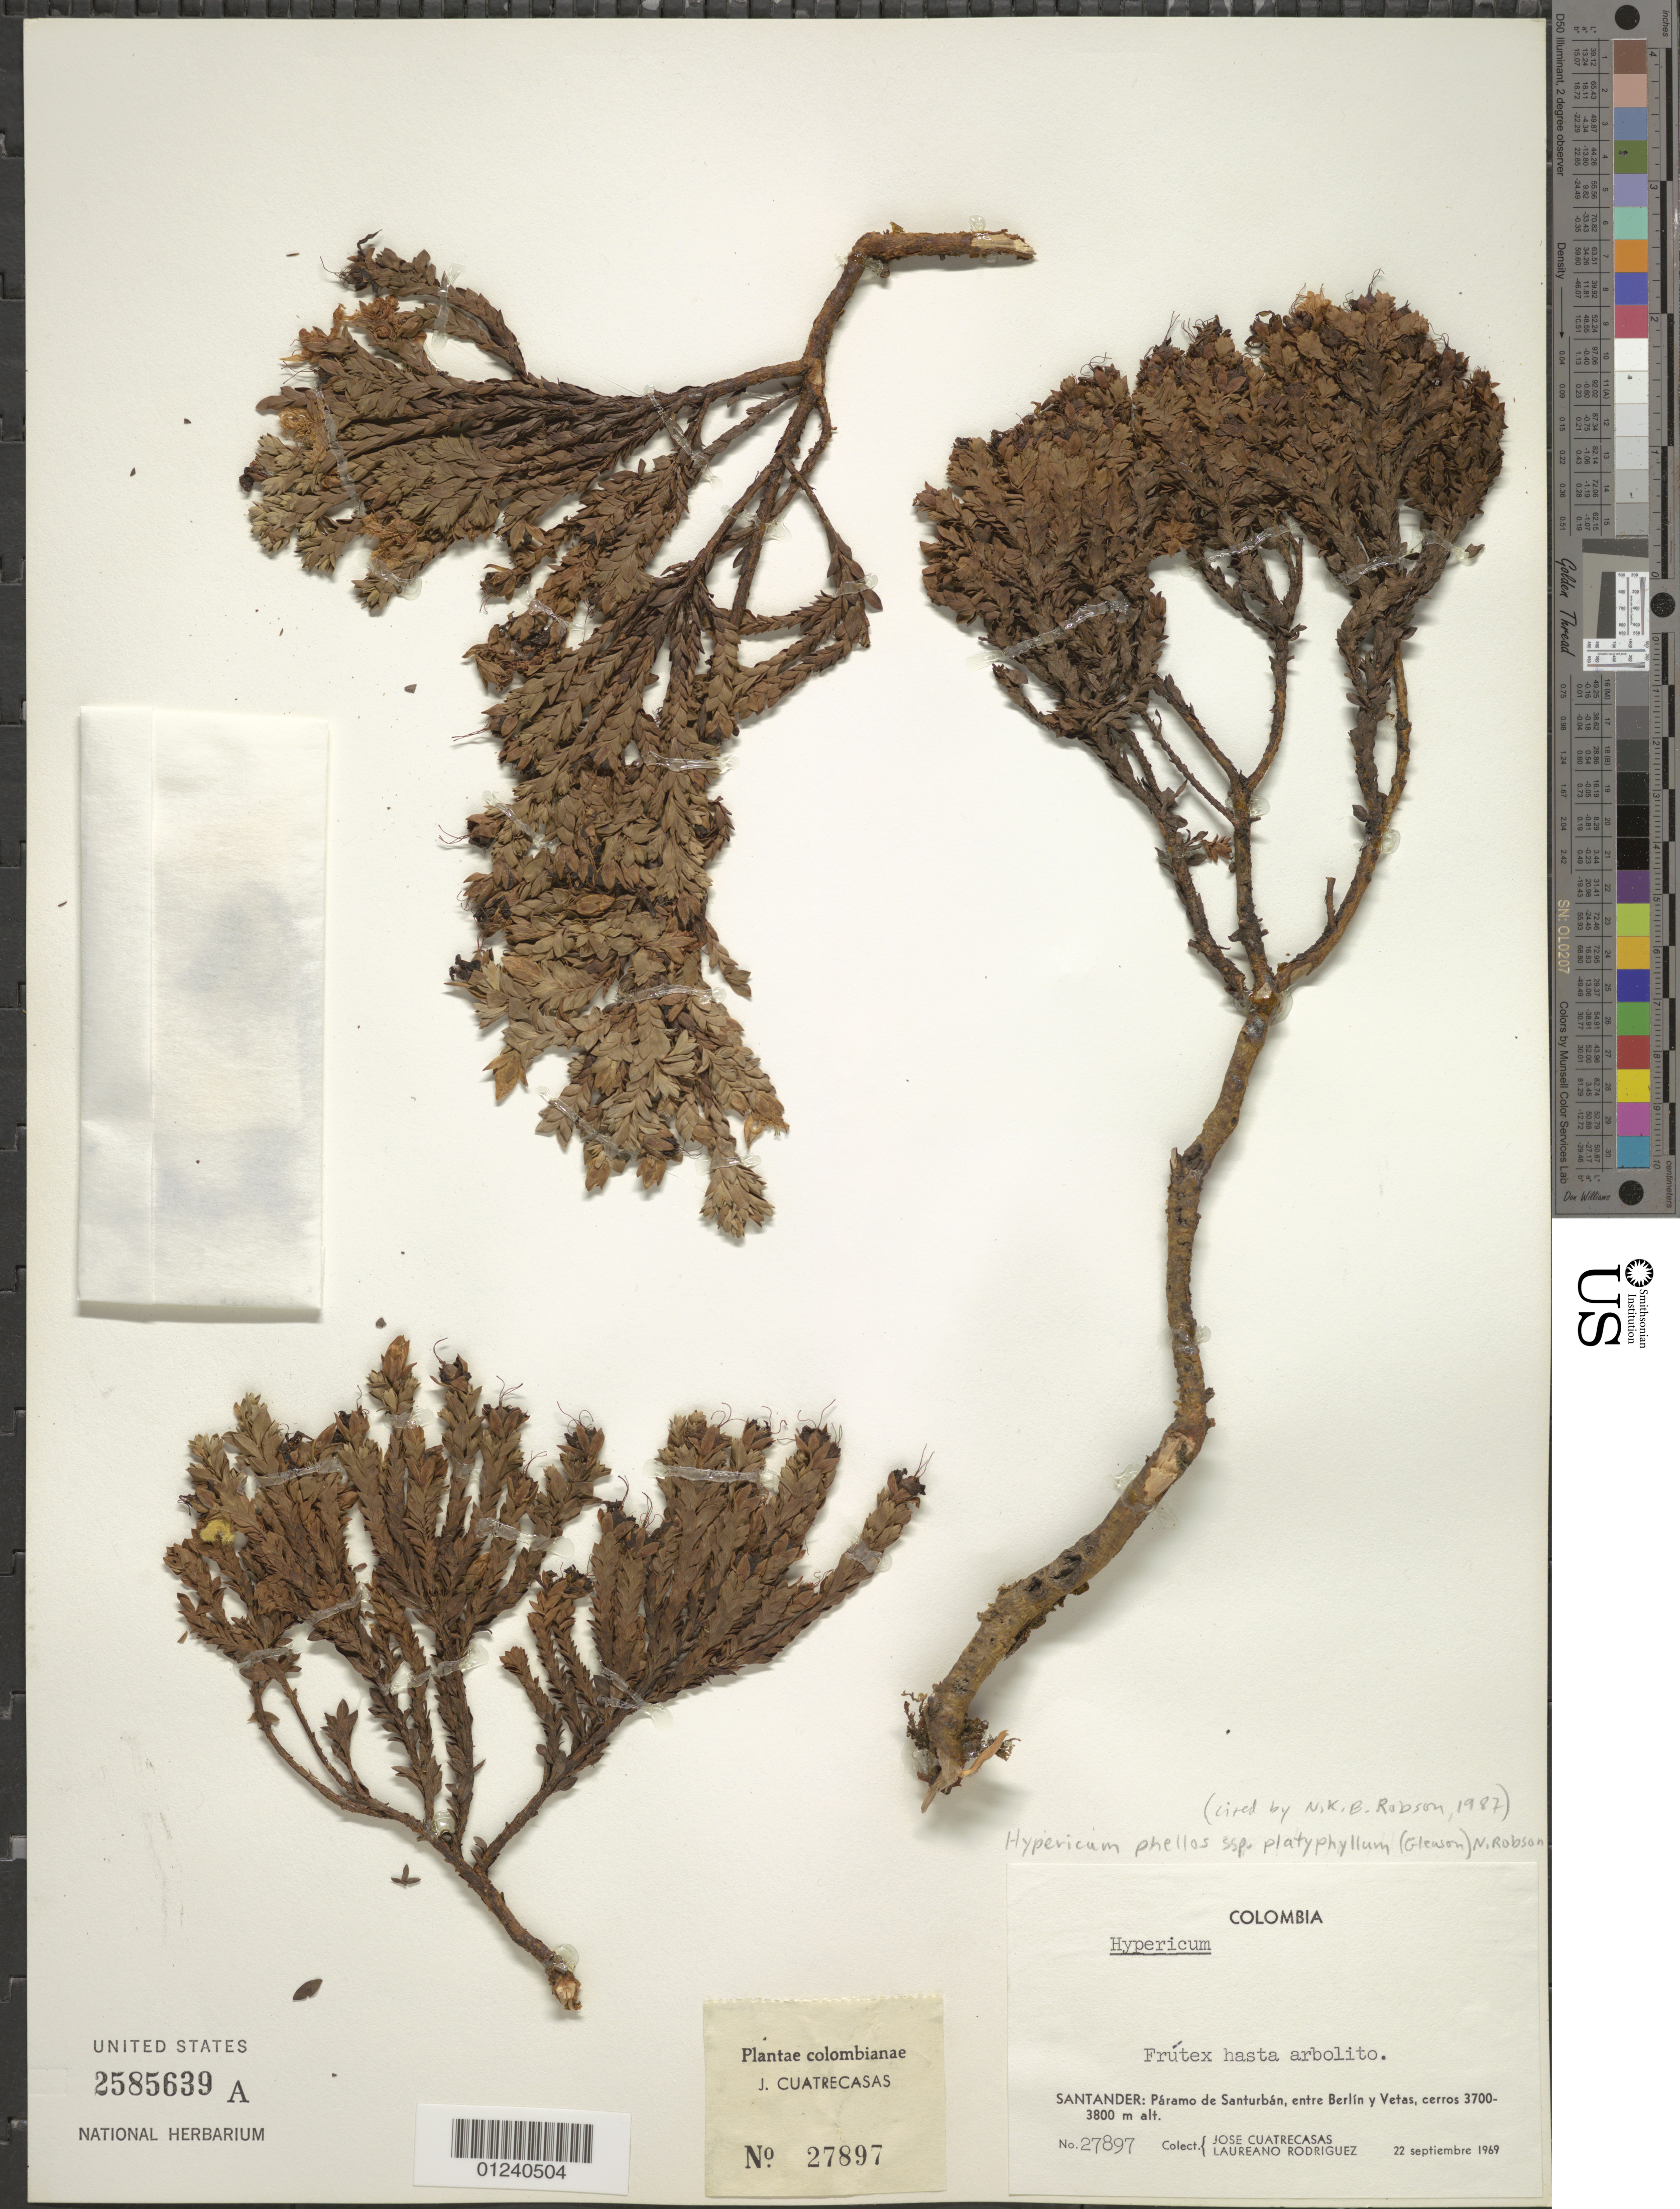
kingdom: Plantae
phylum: Tracheophyta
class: Magnoliopsida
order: Malpighiales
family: Hypericaceae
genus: Hypericum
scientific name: Hypericum phellos subsp. platyphyllum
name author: (Gleason) N. Robson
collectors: J. Cuatrecasas & L. Rodriguez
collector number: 27897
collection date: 1969-09-22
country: Colombia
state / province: Santander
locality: Paramo de Santurban, entre Berlin y Vetas.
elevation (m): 3700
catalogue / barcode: US 2585639A